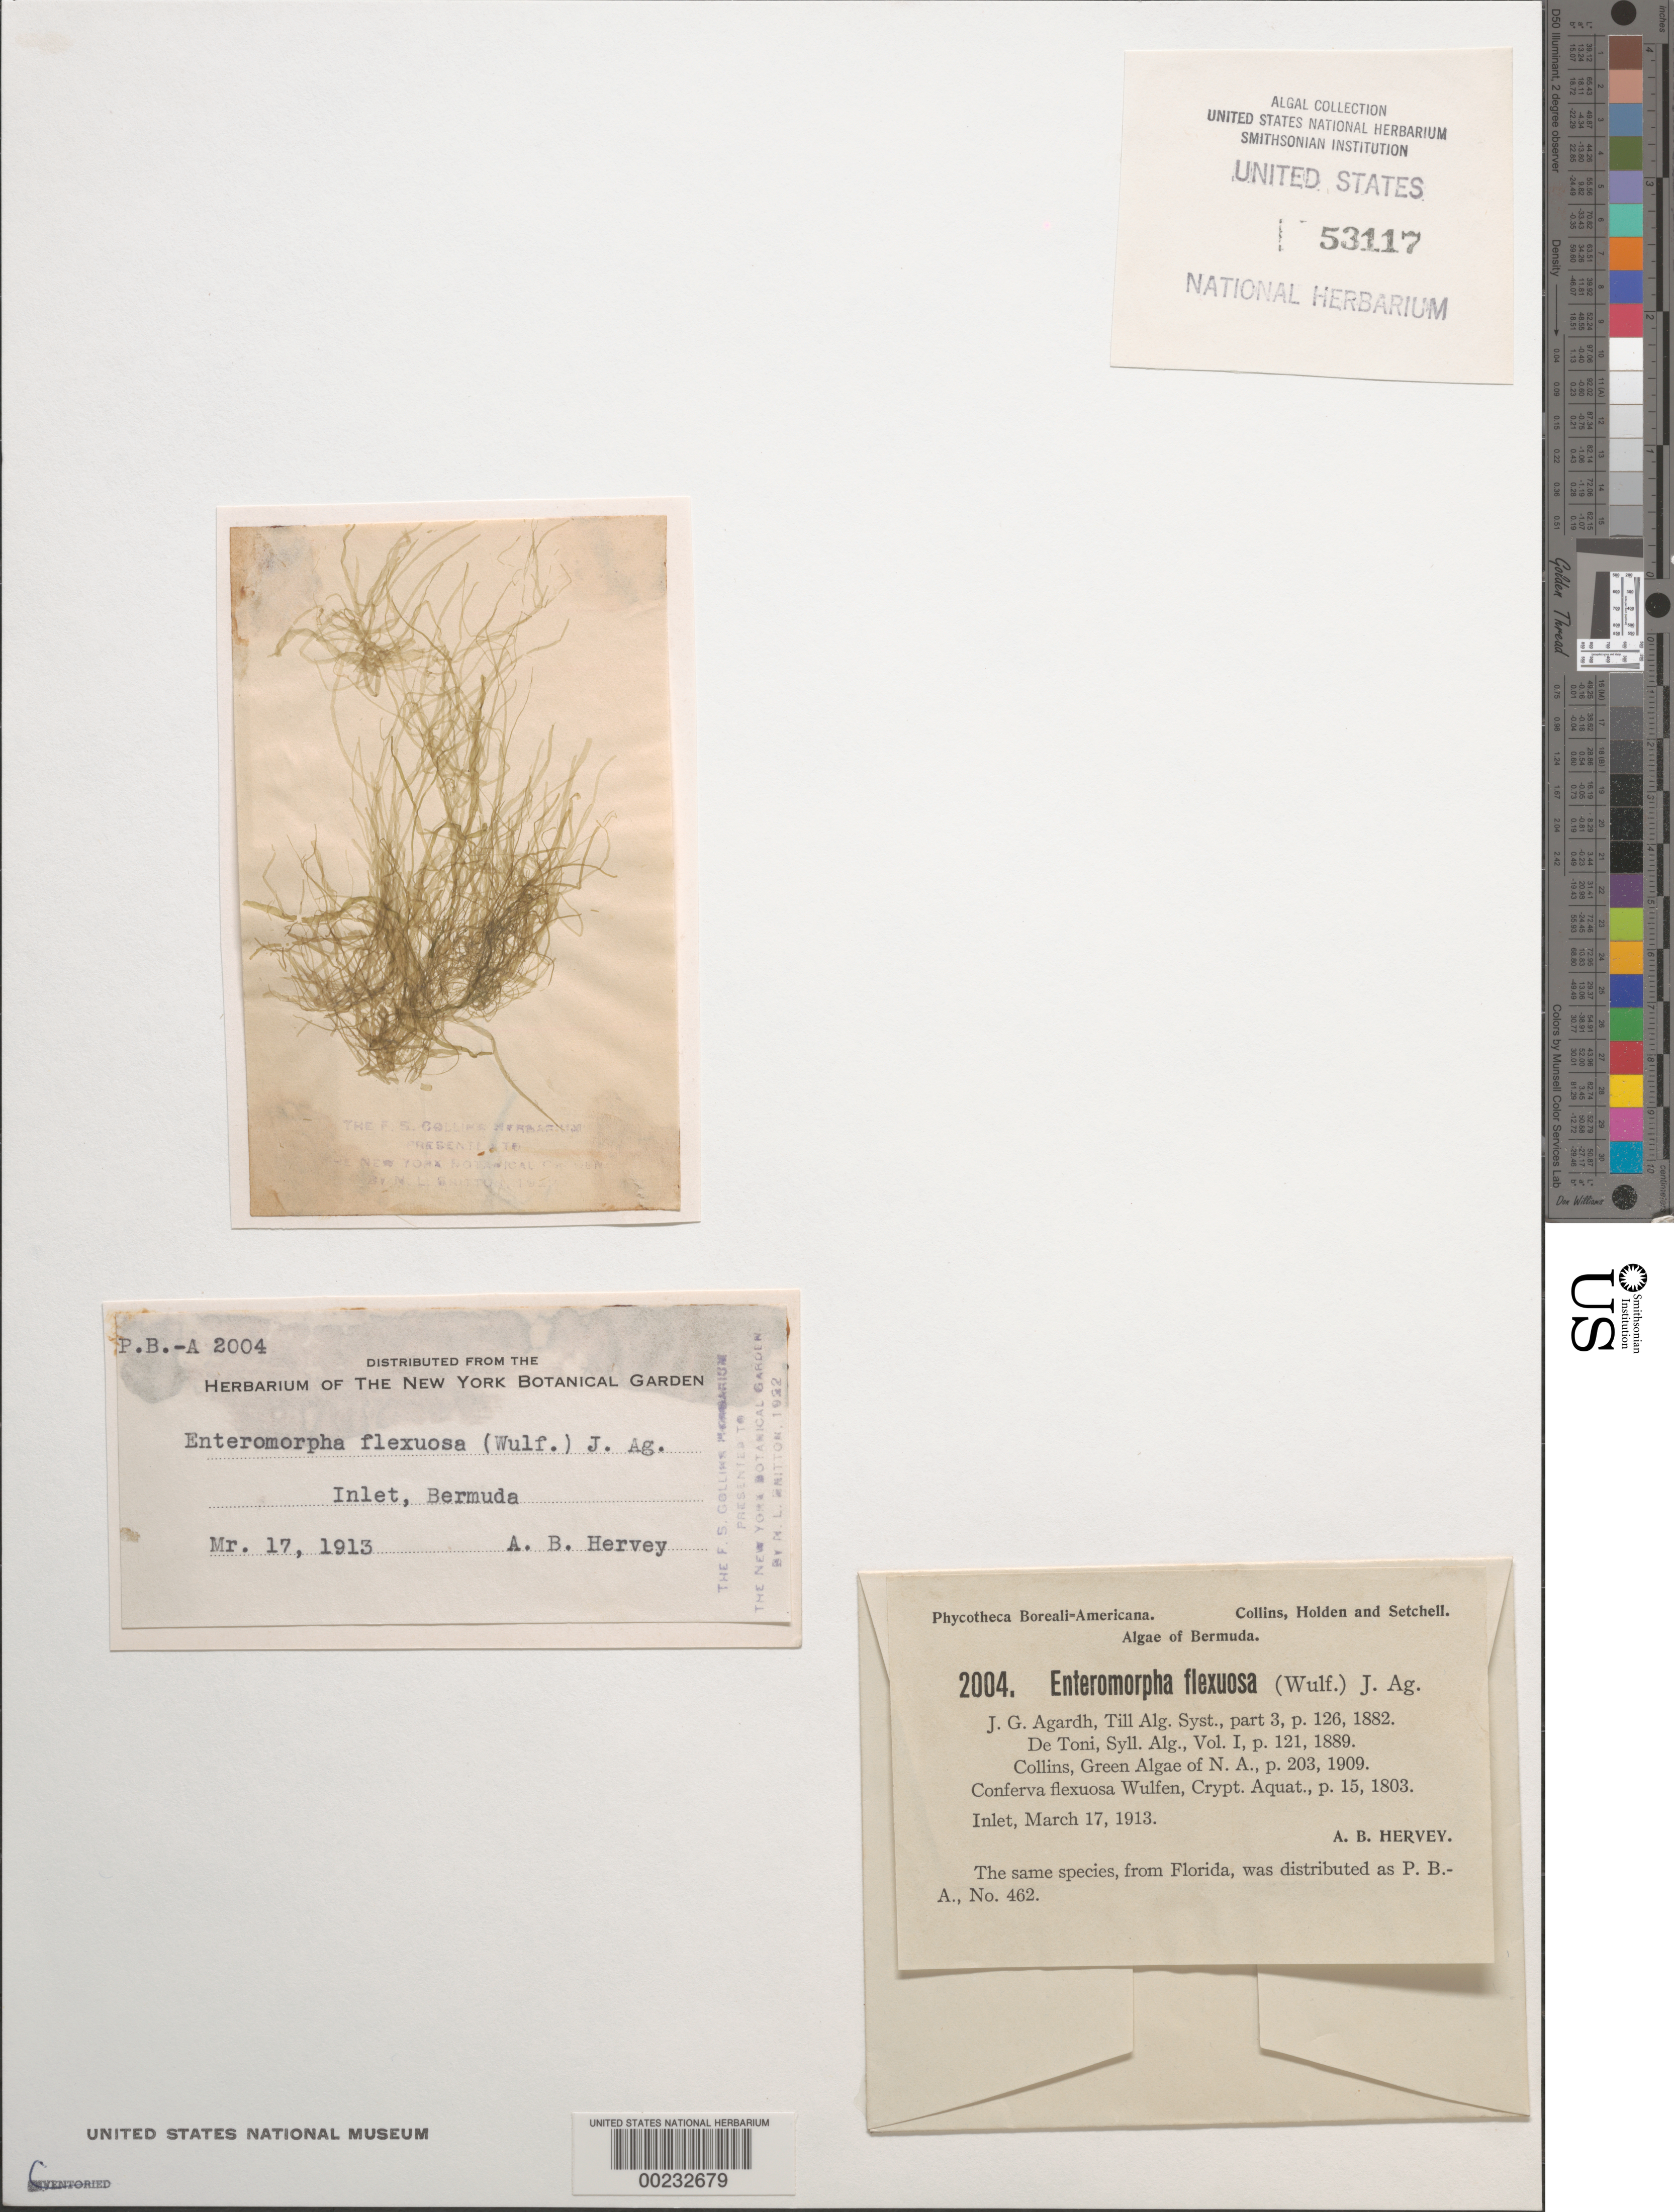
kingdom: Plantae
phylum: Chlorophyta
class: Ulvophyceae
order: Ulvales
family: Ulvaceae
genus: Ulva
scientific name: Ulva flexuosa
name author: Wulfen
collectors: A. B. Hervey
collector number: PB-A 2004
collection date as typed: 17 Mar 1913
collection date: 1913-03-17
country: Bermuda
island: Bermuda Island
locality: Inlet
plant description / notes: Collins, Holden & Setchell, Phycotheca Boreali-Americana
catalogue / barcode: US 53117